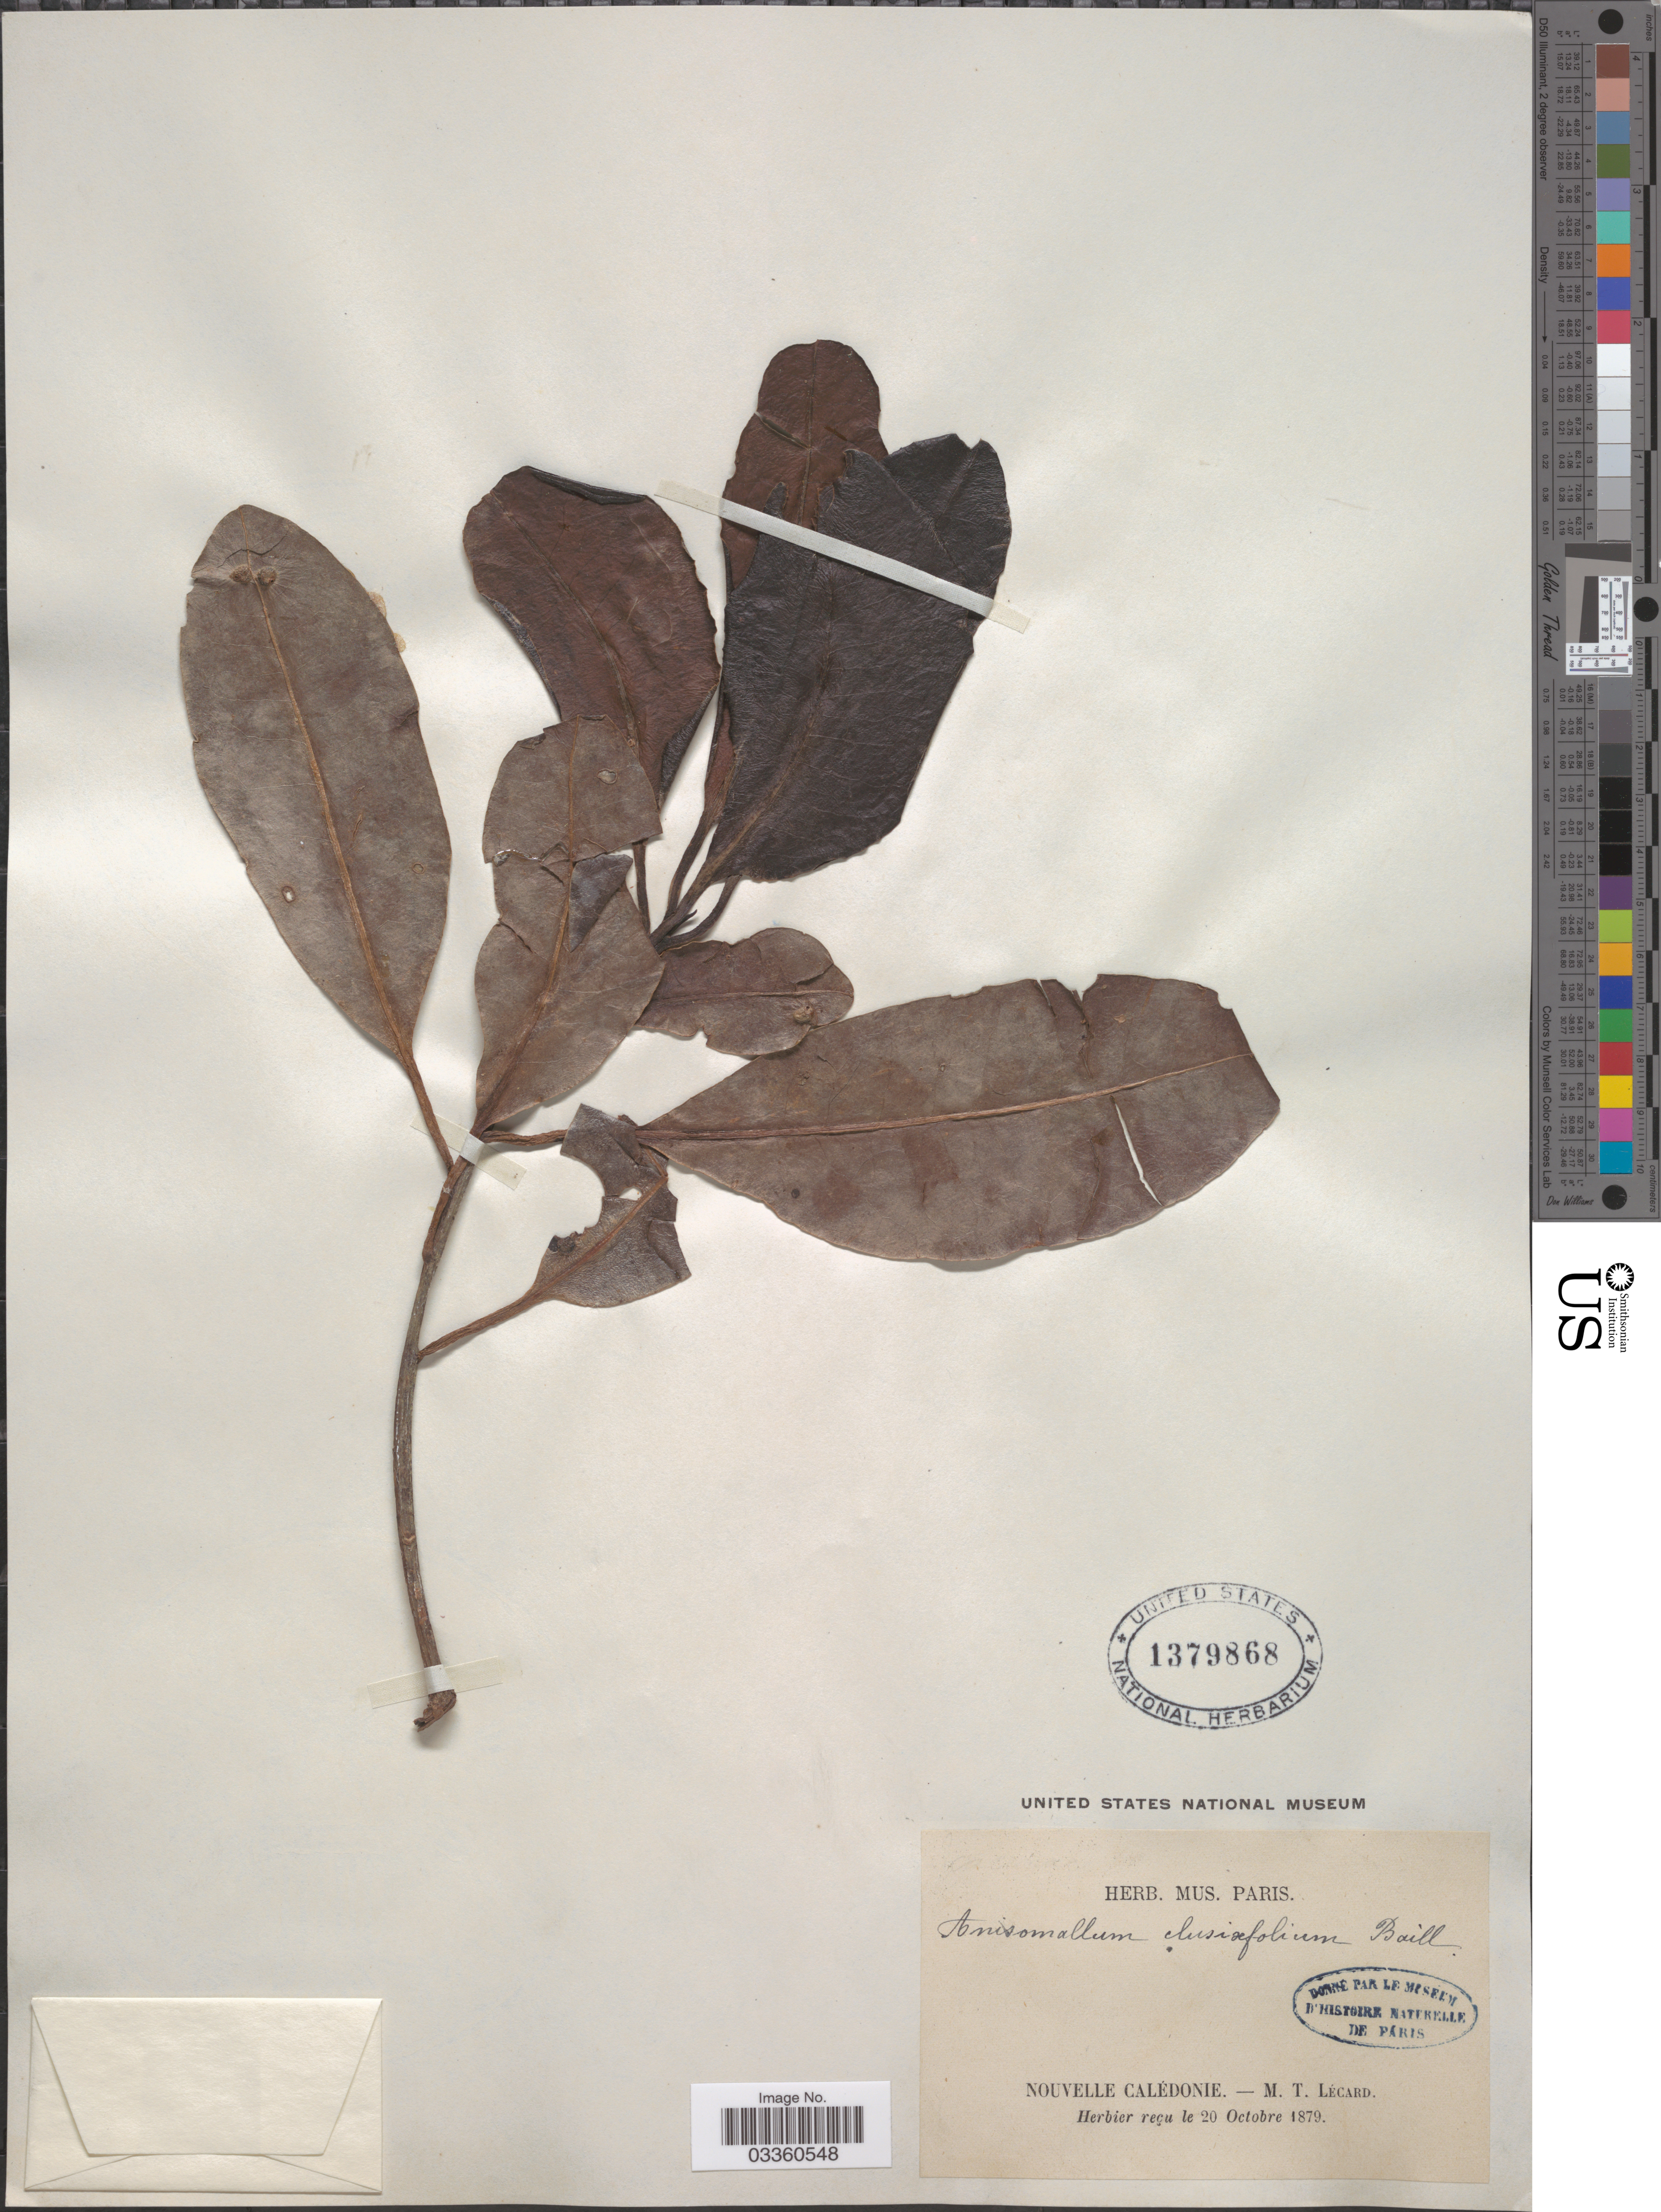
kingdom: Plantae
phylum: Tracheophyta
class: Magnoliopsida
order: Metteniusales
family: Metteniusaceae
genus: Apodytes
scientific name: Apodytes clusiifolia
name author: (Baill.) Villiers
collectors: M. Lecard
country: New Caledonia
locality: Nouvelle Calédonie.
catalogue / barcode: US 1379868